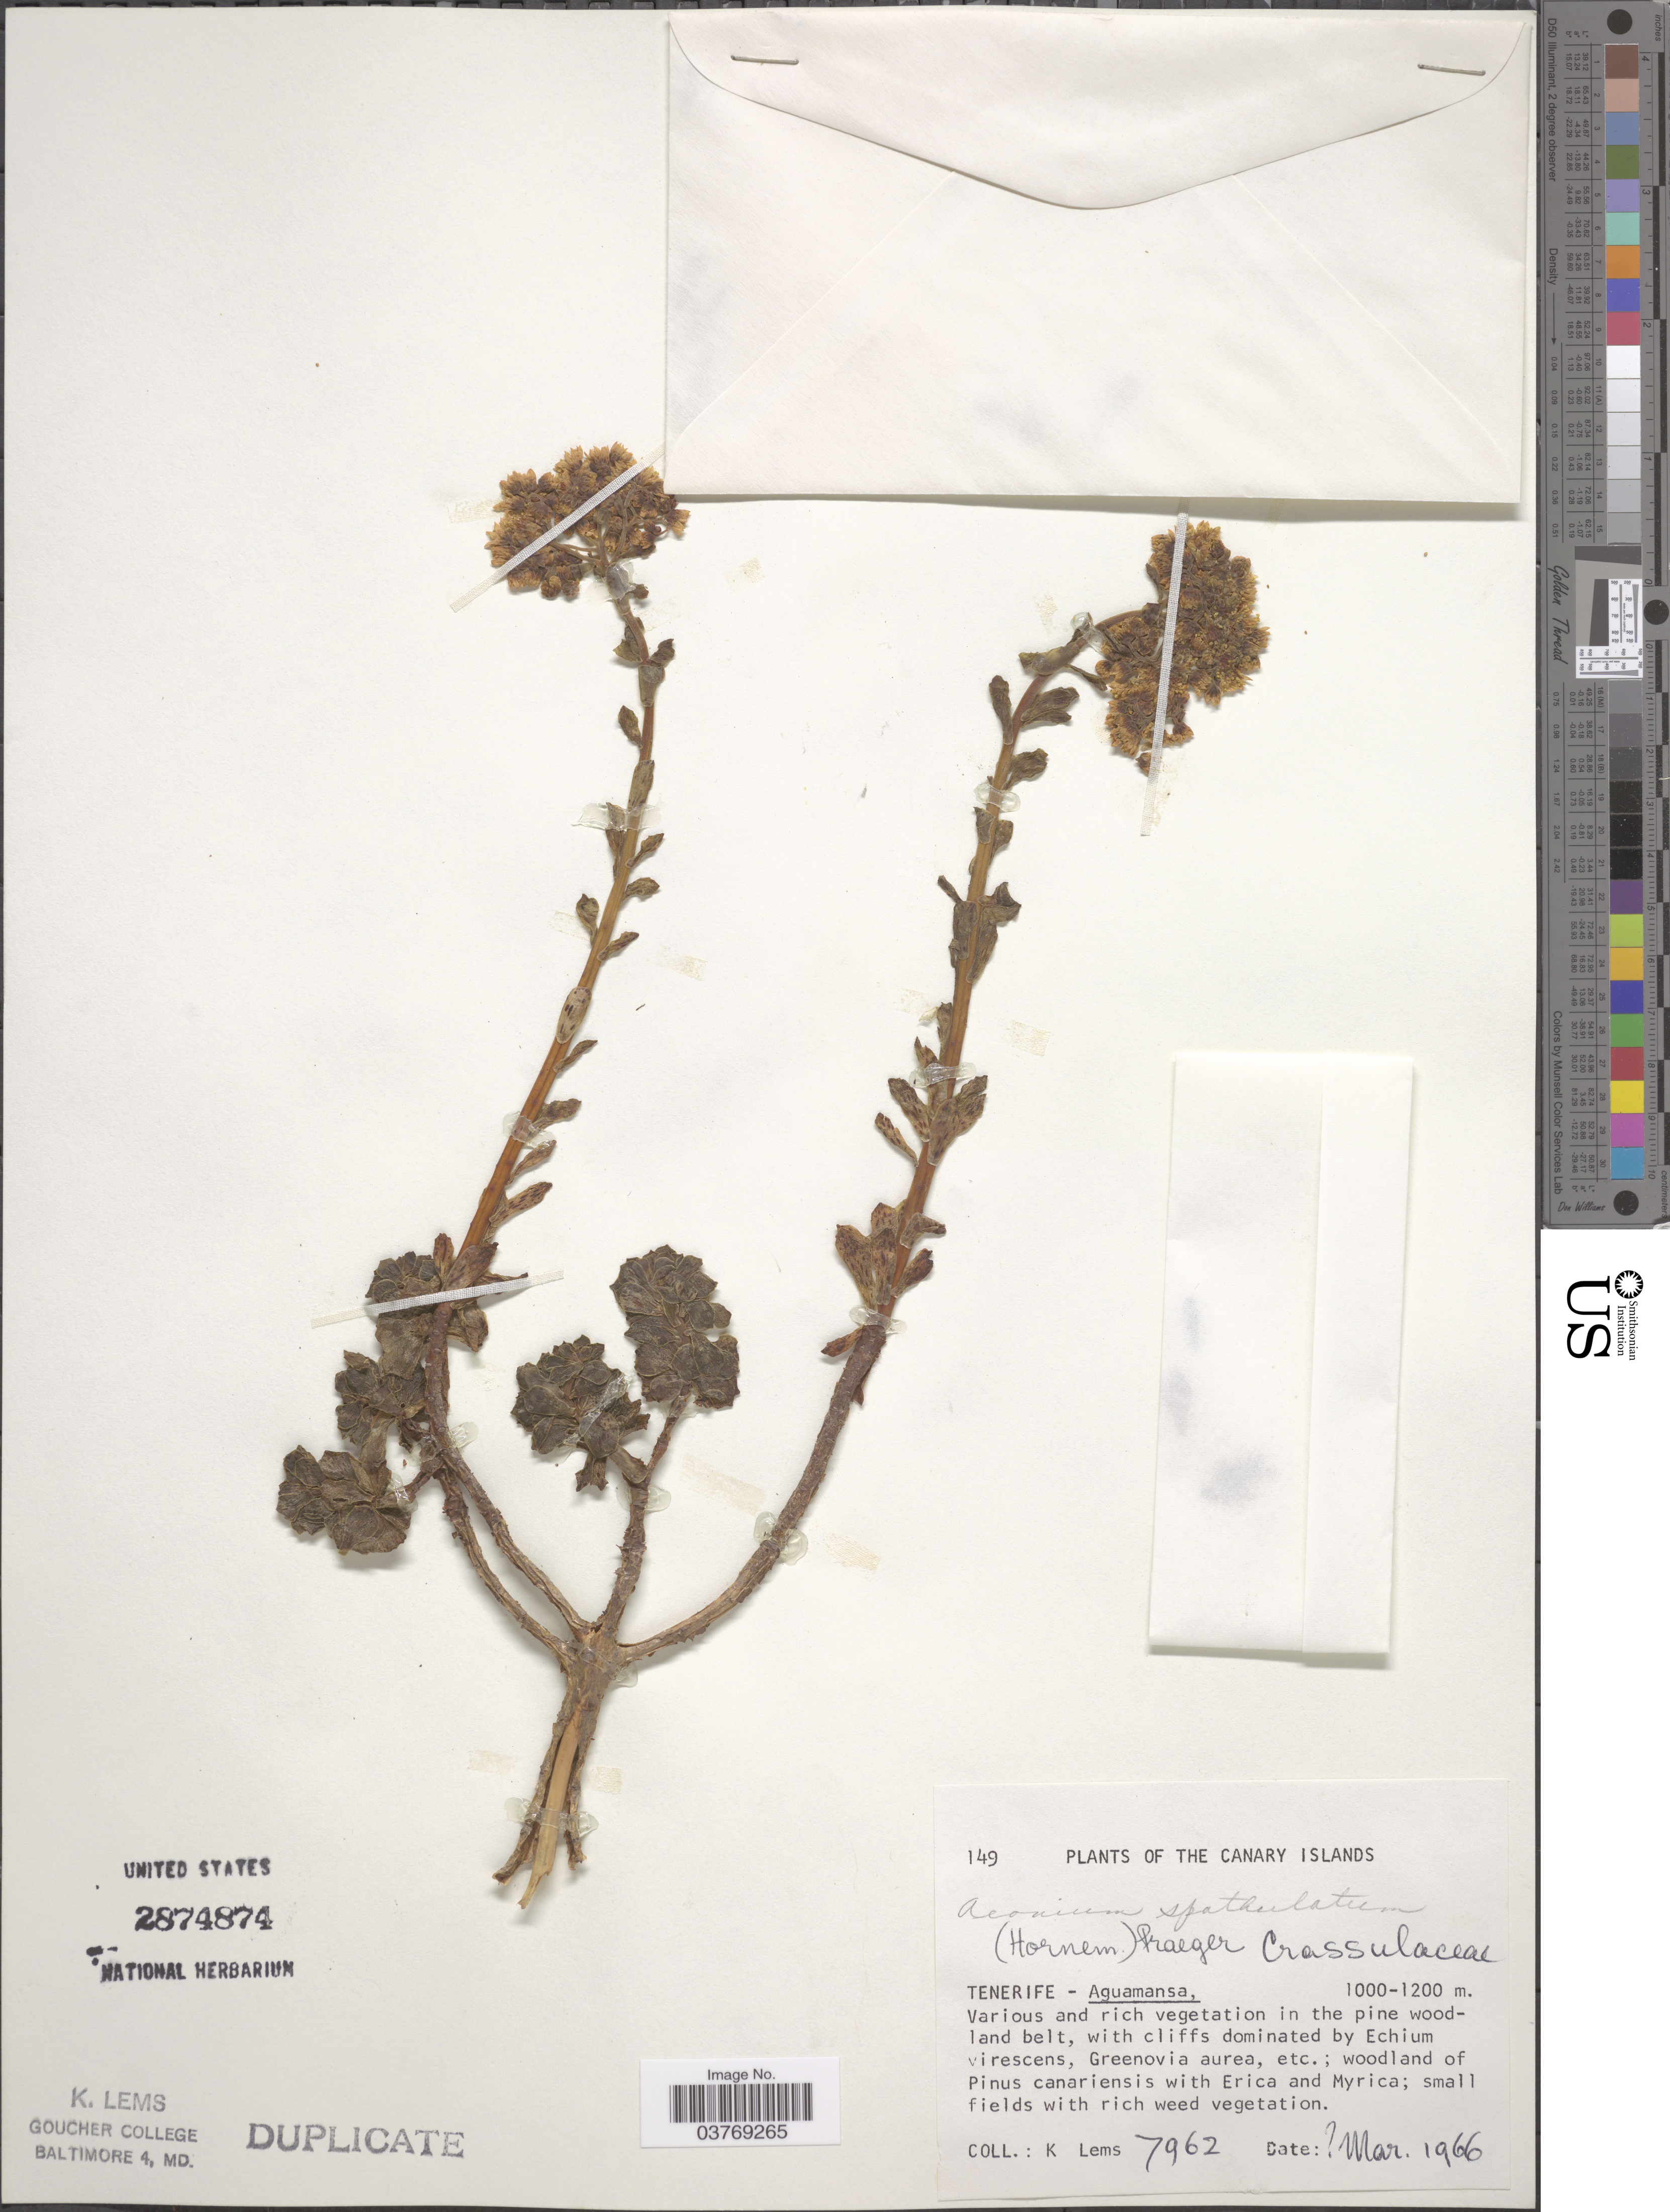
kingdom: Plantae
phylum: Tracheophyta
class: Magnoliopsida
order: Saxifragales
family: Crassulaceae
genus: Aeonium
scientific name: Aeonium spathulatum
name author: (Hornem.) Praeger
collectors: K. Lems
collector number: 7962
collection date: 1966-03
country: Spain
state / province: Canarias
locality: The Canary Islands. Tenerife - Aguamansa.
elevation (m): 1000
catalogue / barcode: US 2874874